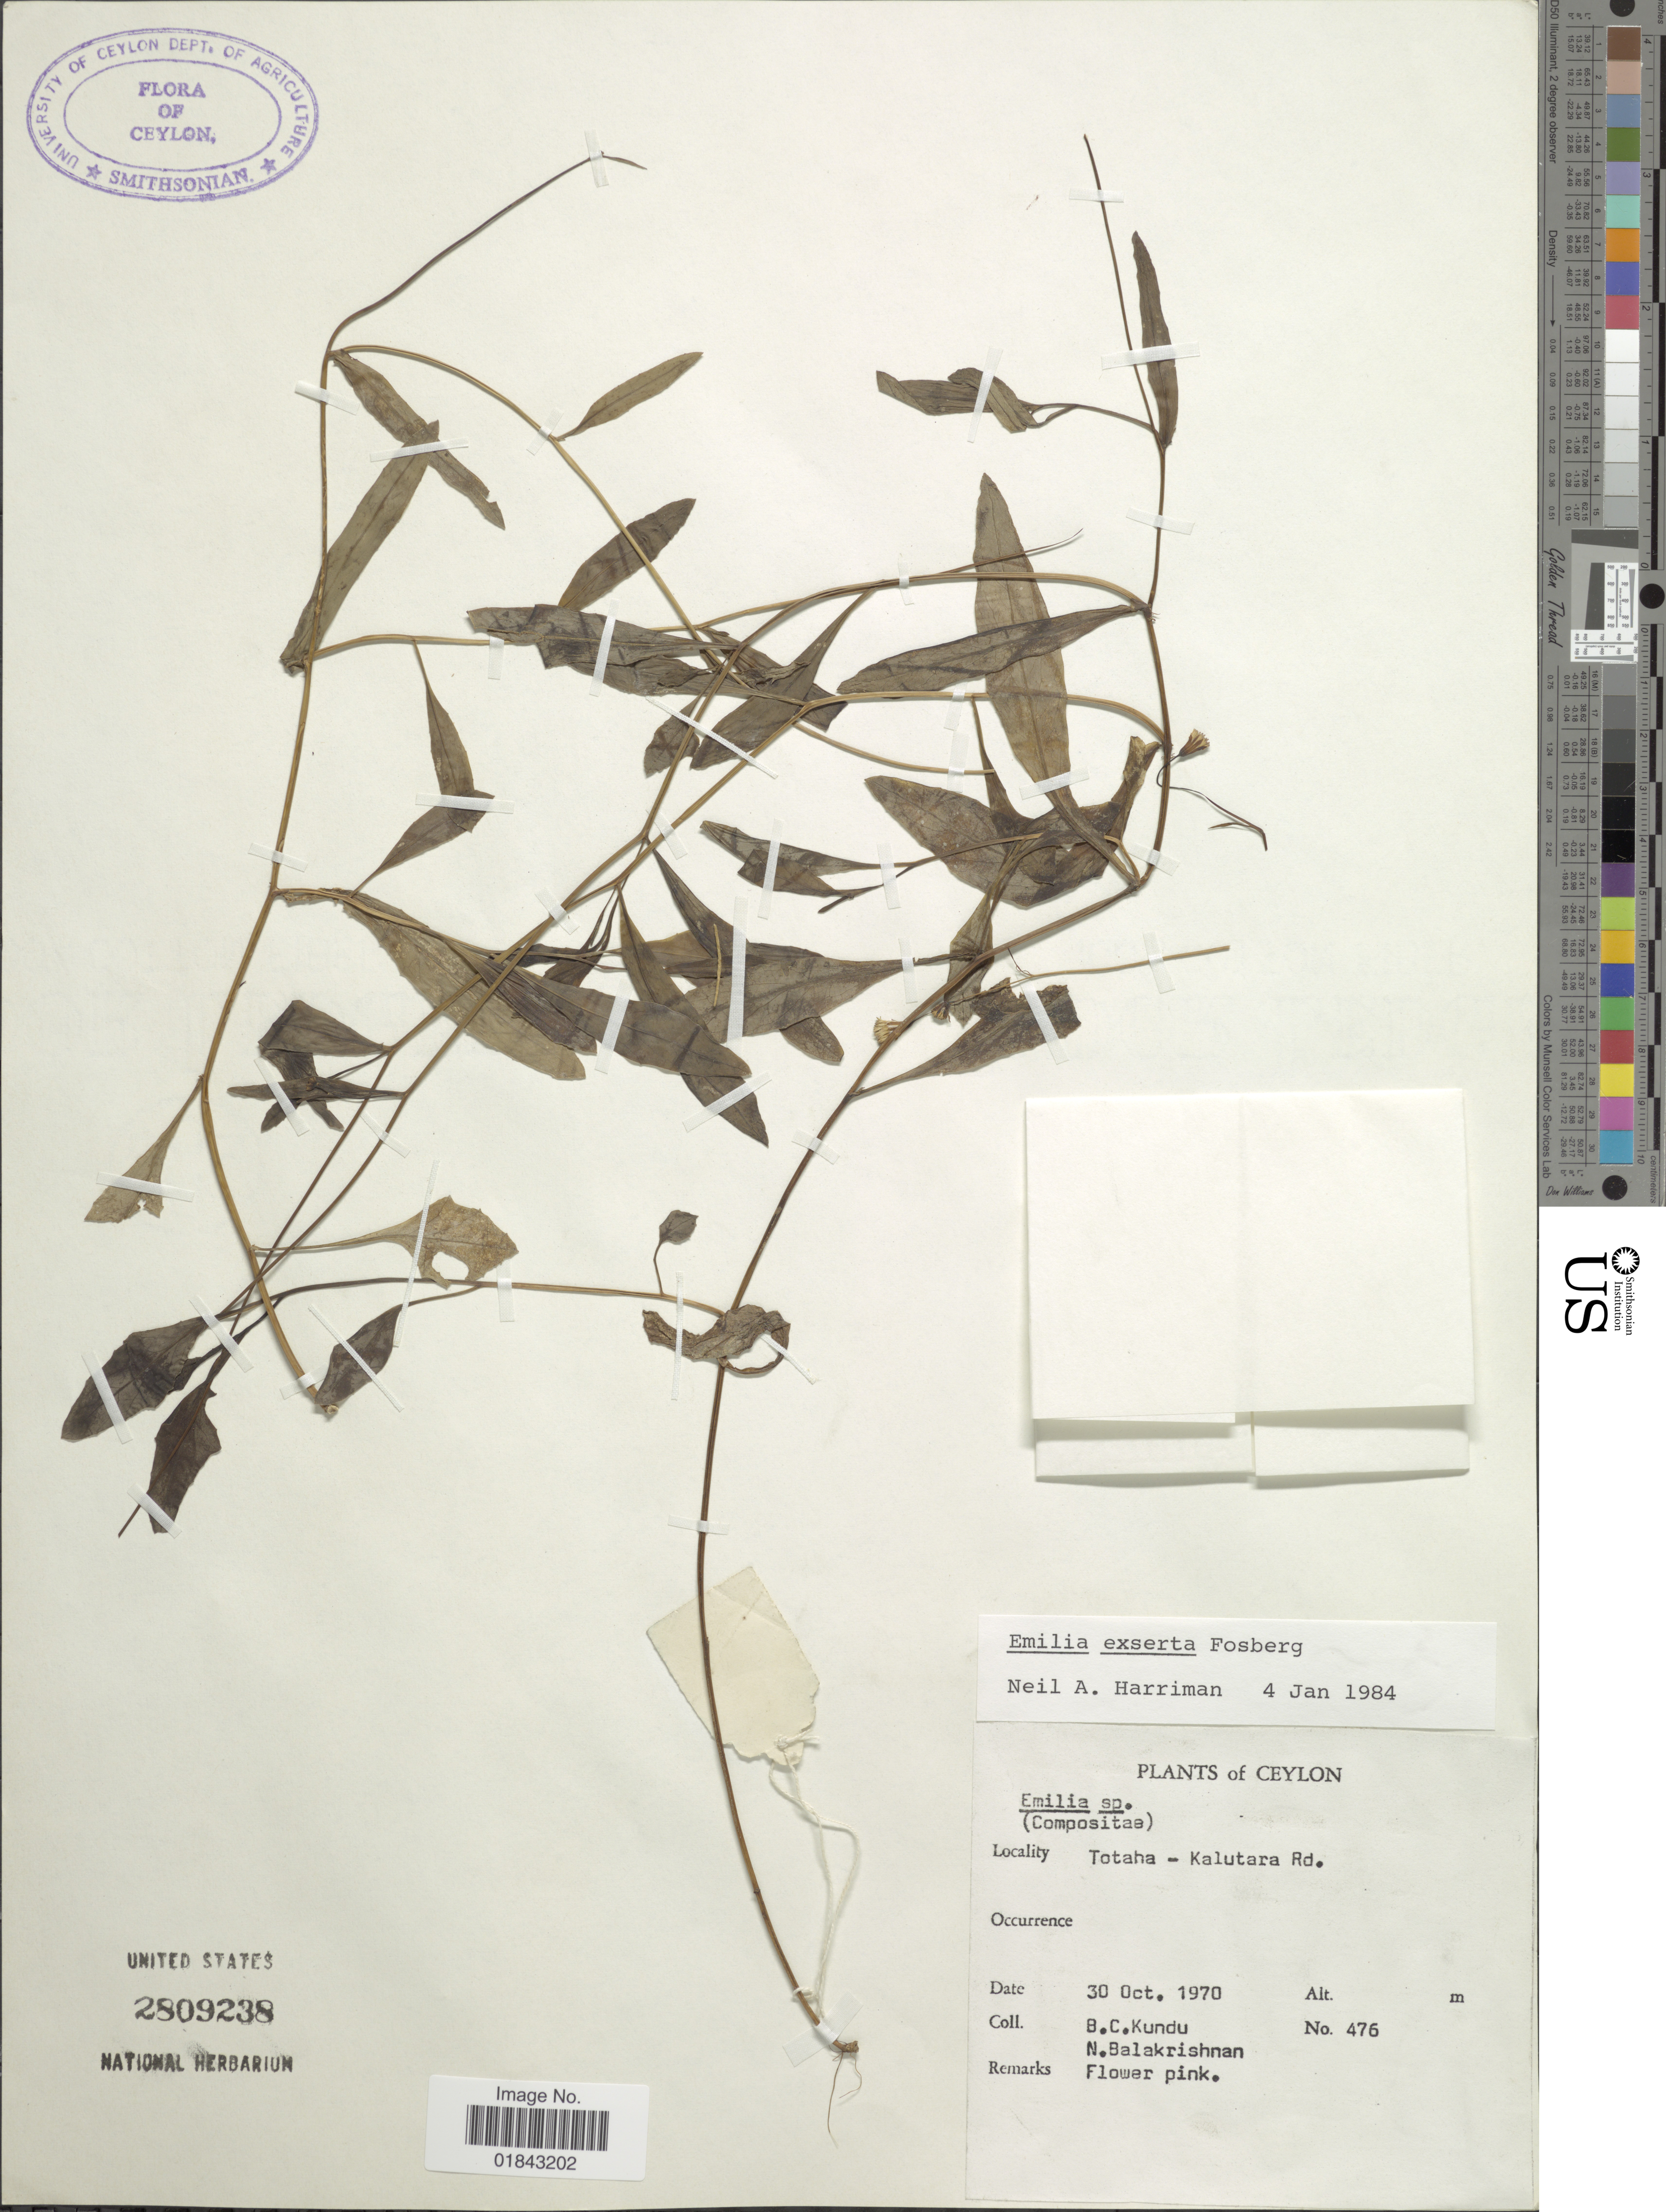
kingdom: Plantae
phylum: Tracheophyta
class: Magnoliopsida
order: Asterales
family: Asteraceae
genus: Emilia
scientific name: Emilia exserta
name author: Fosberg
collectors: B. C. Kundu & N. Balakrishnan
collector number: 476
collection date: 1970-10-30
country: Sri Lanka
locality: Ceylon, Totaha, Kalutara Rd.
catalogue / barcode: US 2809238